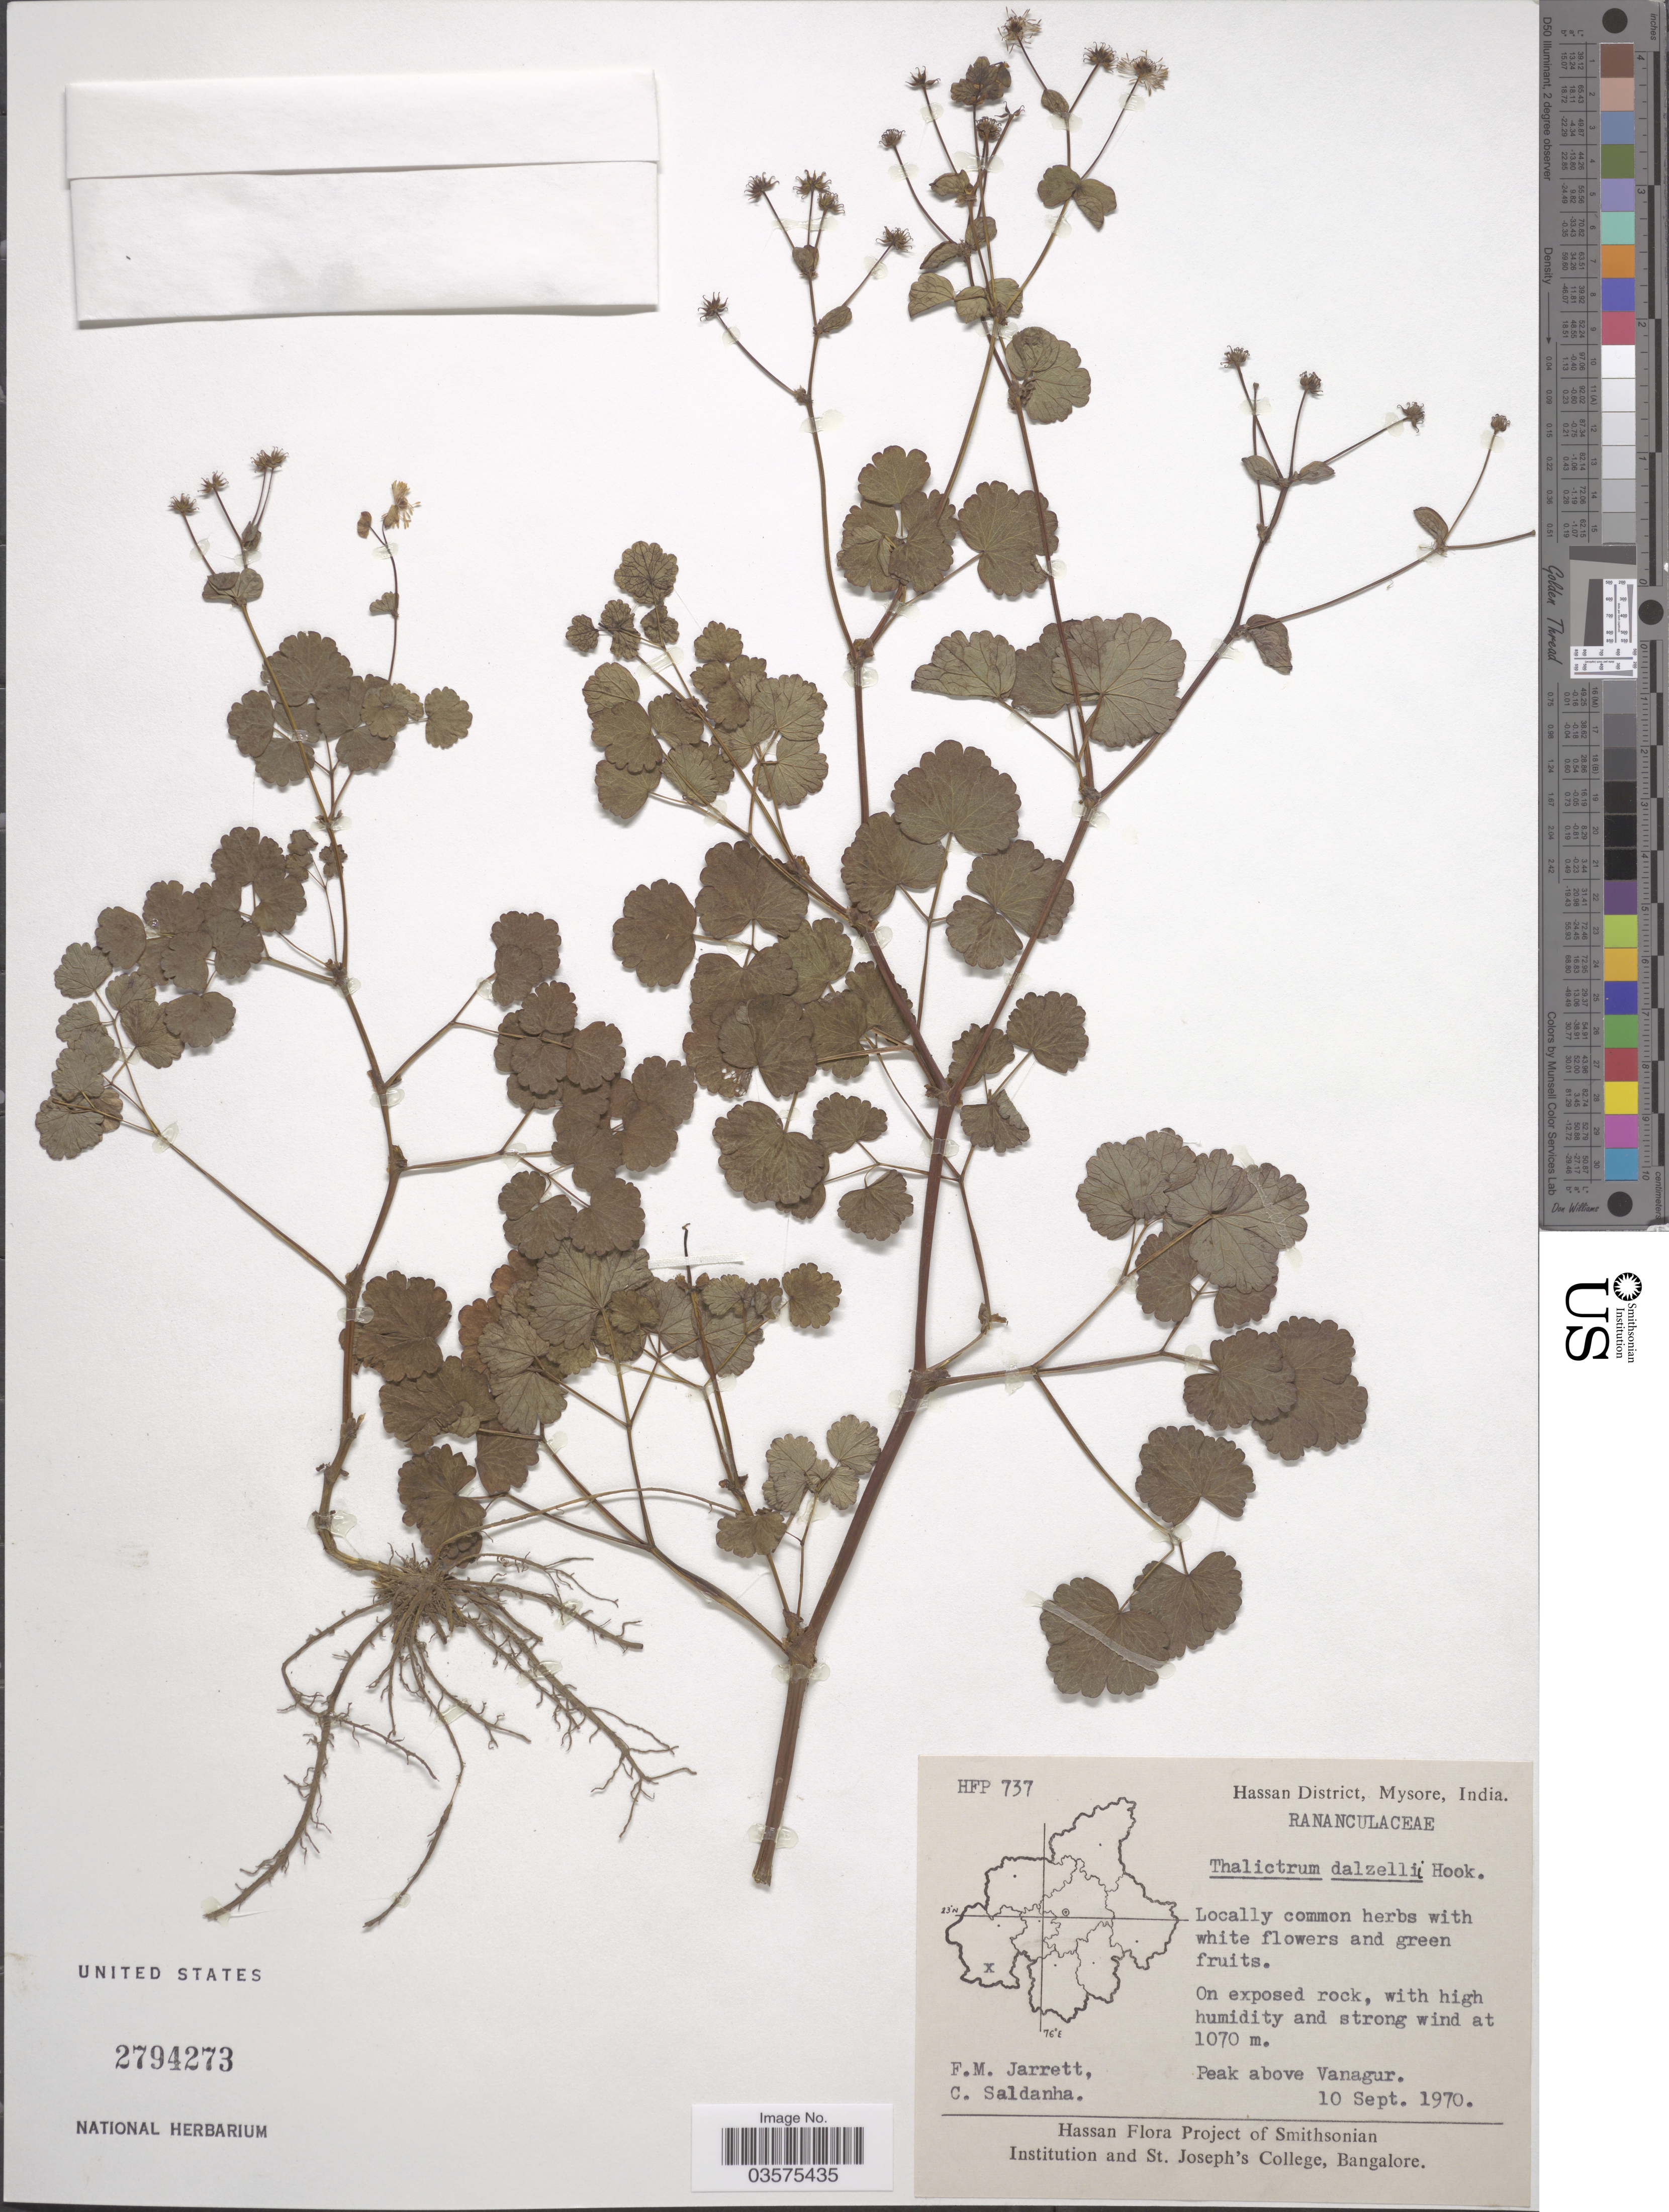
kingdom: Plantae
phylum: Tracheophyta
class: Magnoliopsida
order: Ranunculales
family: Ranunculaceae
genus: Thalictrum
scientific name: Thalictrum dalzellii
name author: Hook.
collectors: F. M. Jarrett & C. Saldanha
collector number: HFP737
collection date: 1970-09-10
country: India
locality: Hassan District, Mysore. Peak above Vanagur.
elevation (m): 1070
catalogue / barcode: US 2794273